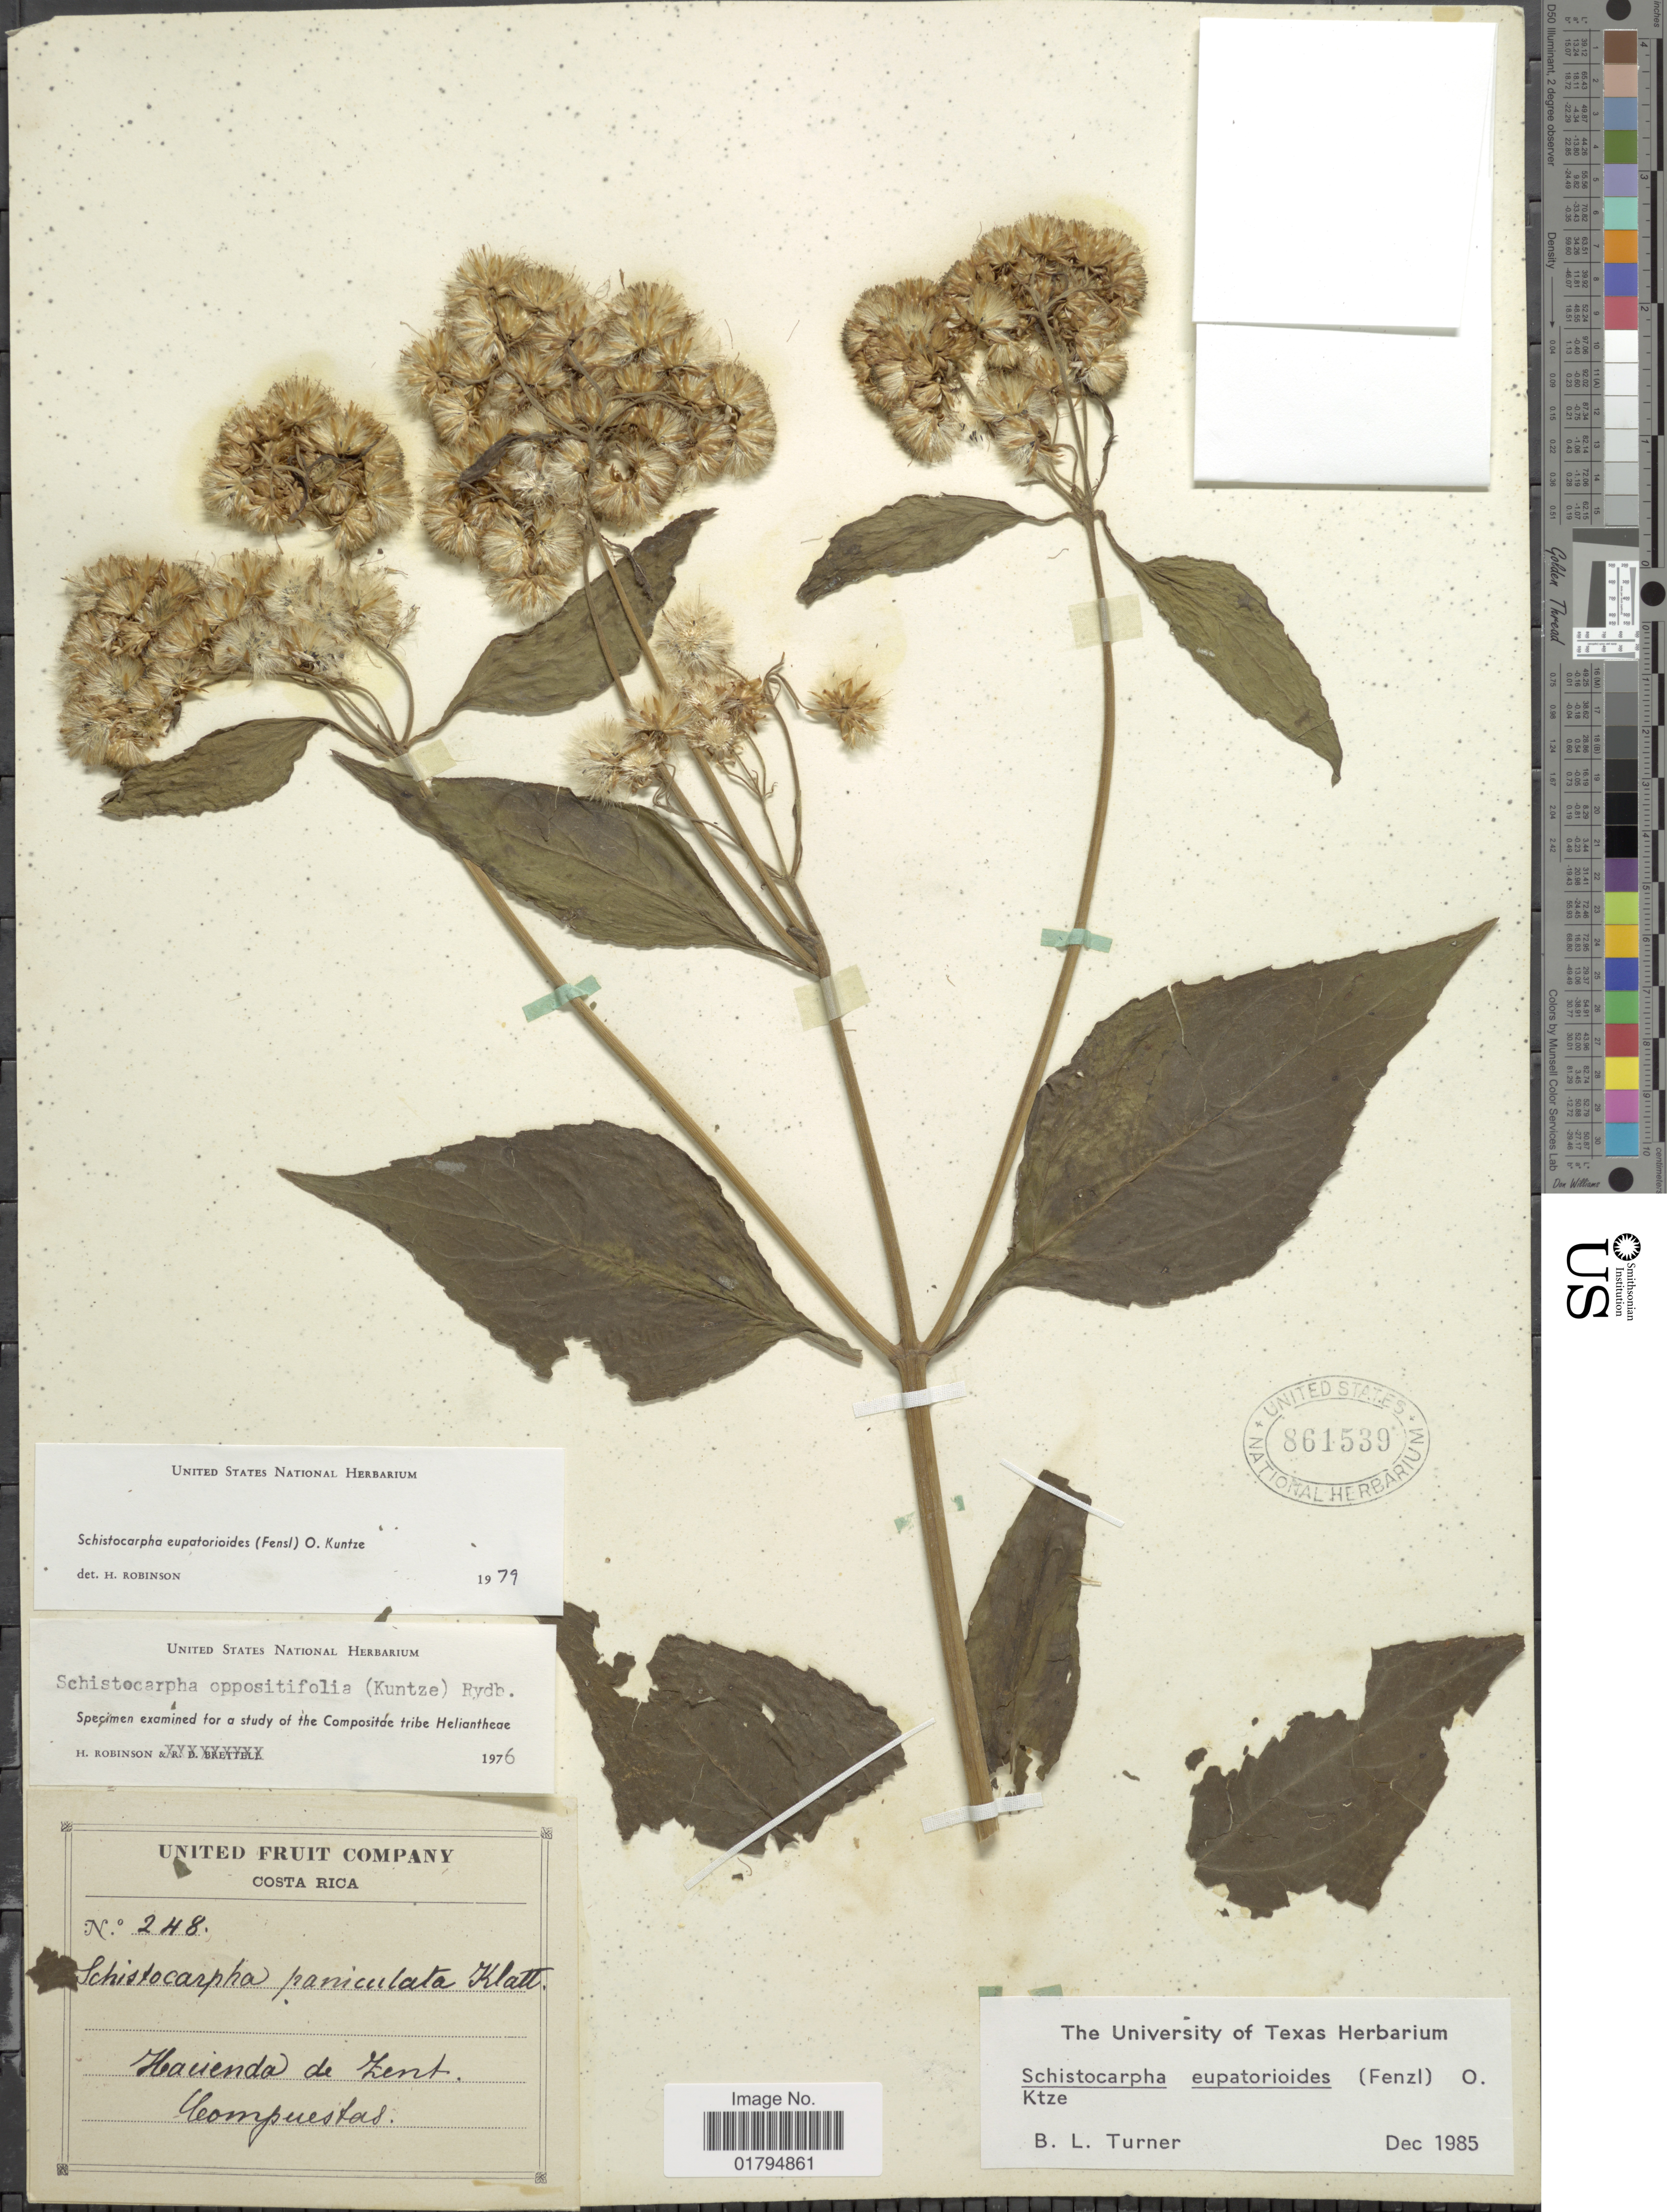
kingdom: Plantae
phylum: Tracheophyta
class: Magnoliopsida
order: Asterales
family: Asteraceae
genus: Schistocarpha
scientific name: Schistocarpha eupatorioides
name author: (Fenzl) Kuntze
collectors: United Fruit Company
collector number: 248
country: Costa Rica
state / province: Limón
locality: Hacienda de Zent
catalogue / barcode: US 861539